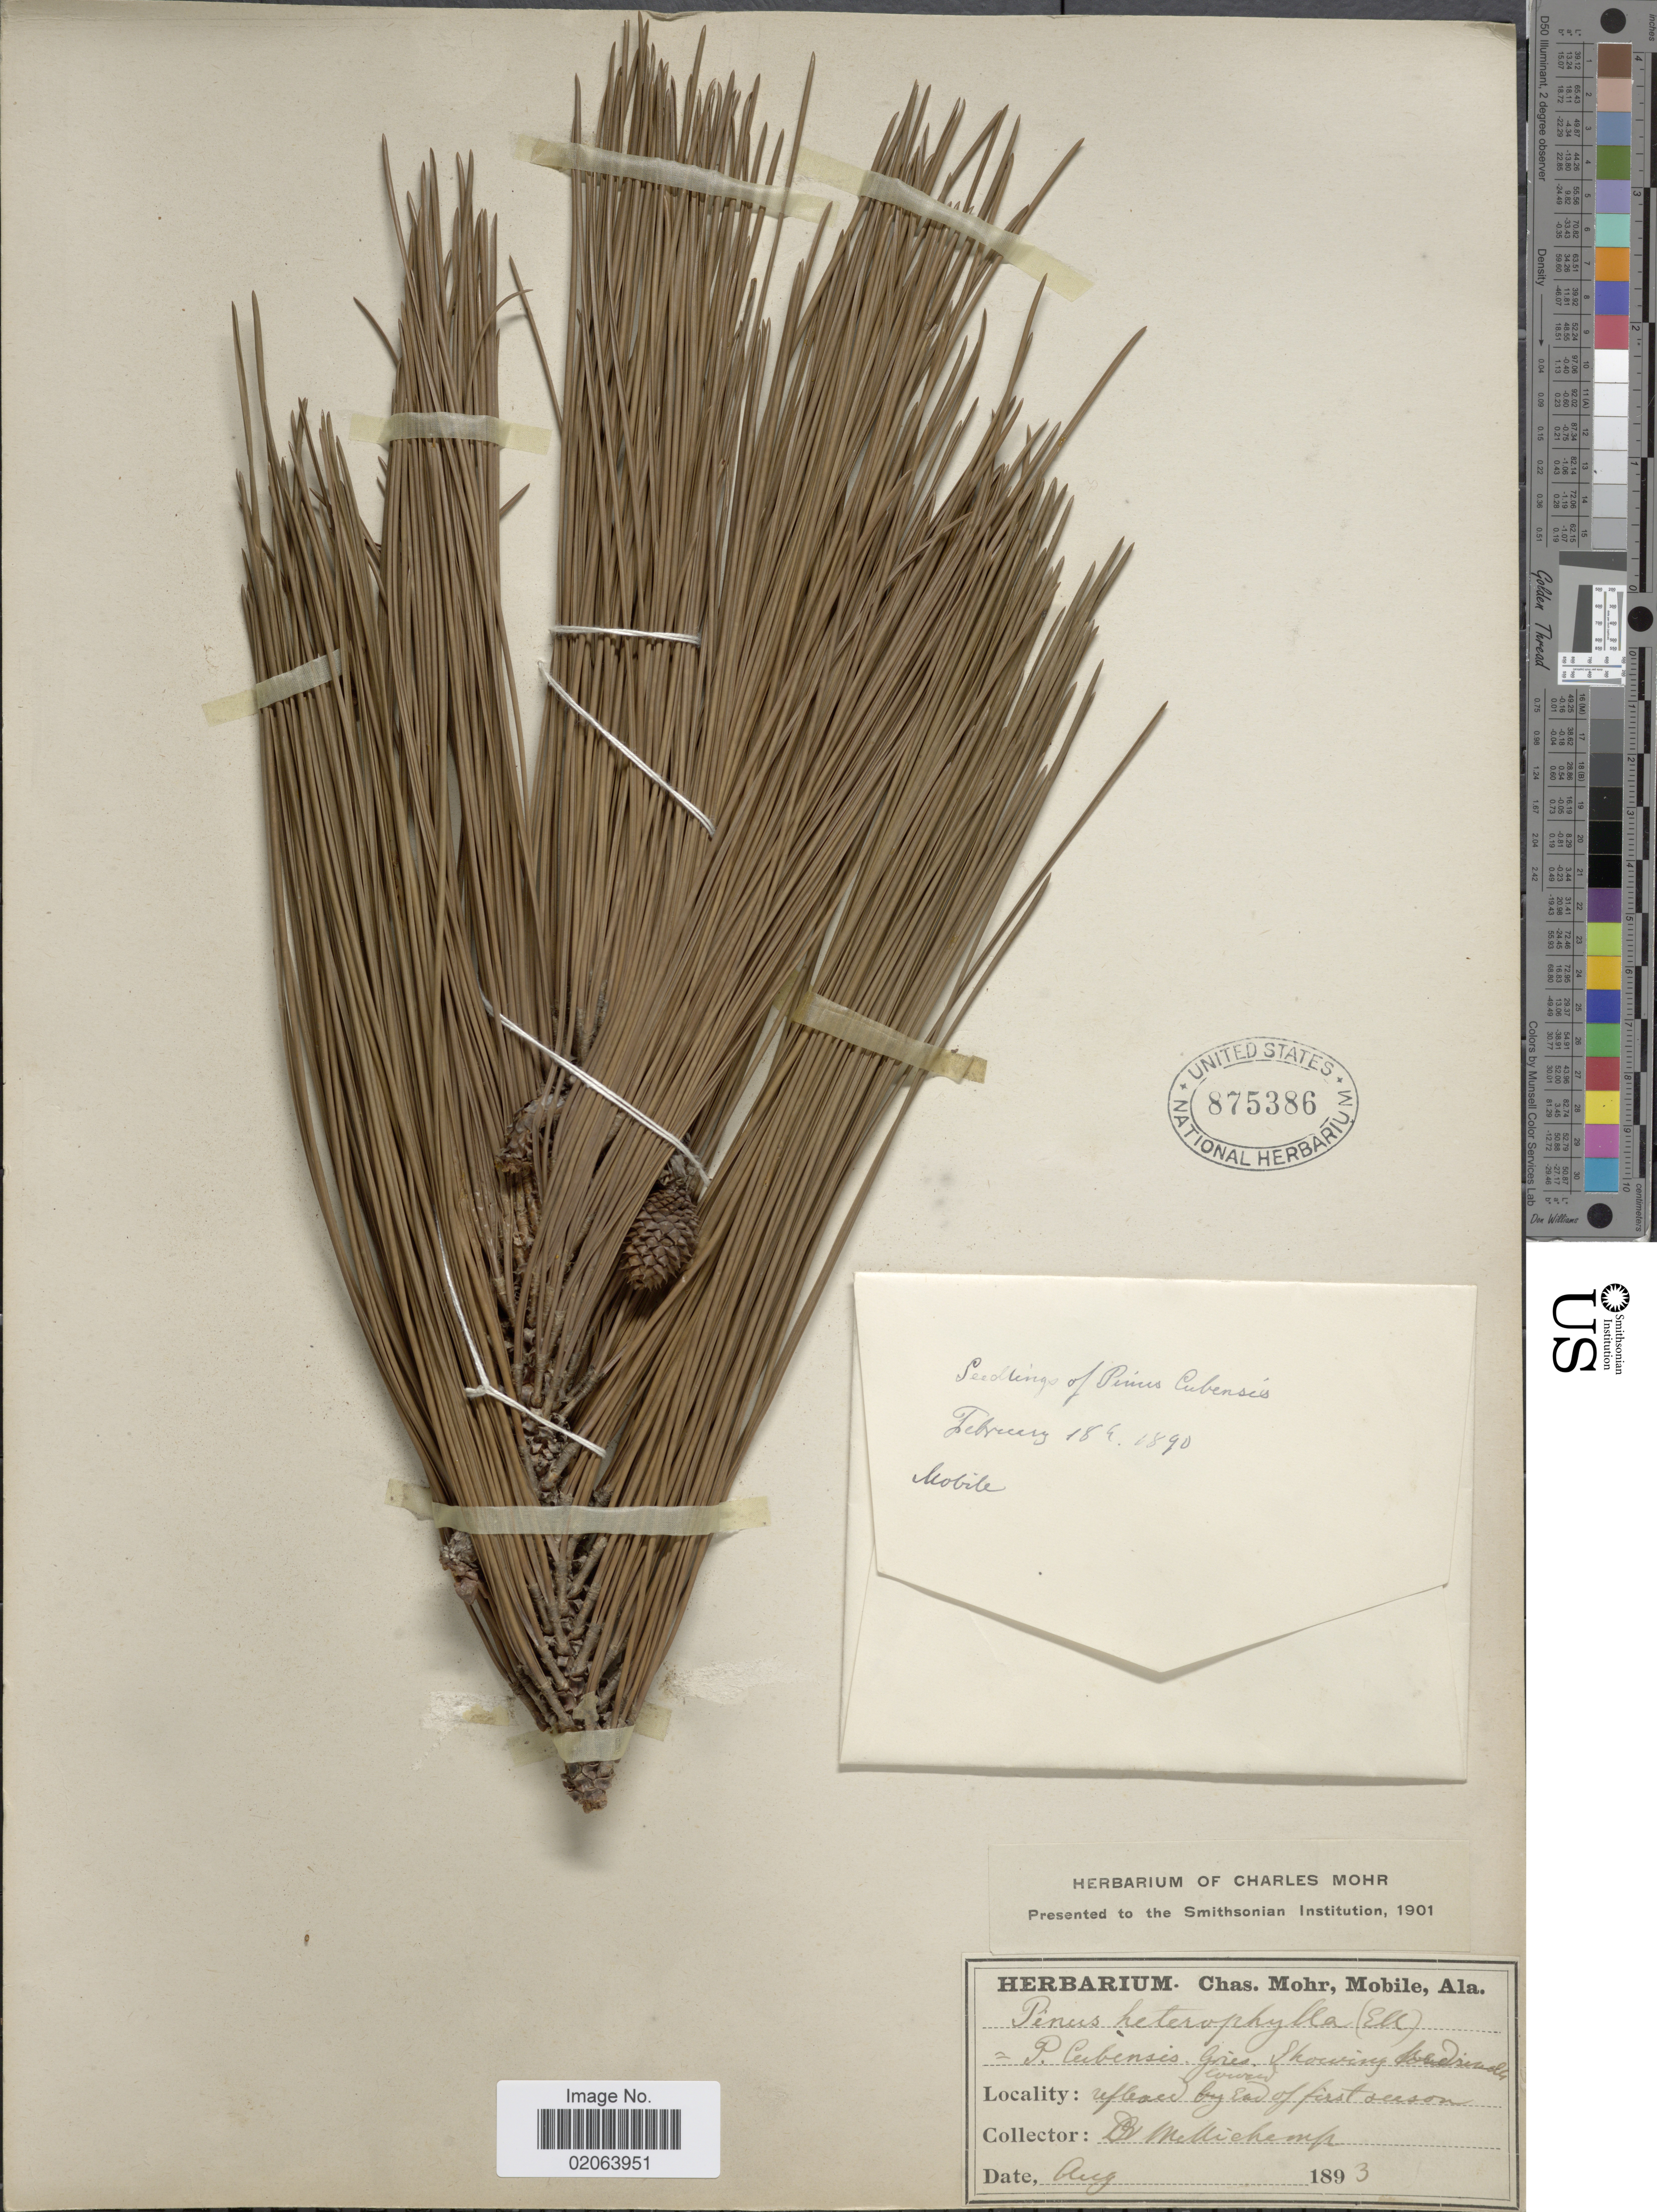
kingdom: Plantae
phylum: Tracheophyta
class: Pinopsida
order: Pinales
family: Pinaceae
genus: Pinus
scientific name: Pinus elliottii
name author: Engelm.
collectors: -. Mellichamp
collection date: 1893-08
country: United States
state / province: Alabama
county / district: Mobile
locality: Mobile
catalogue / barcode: US 875386